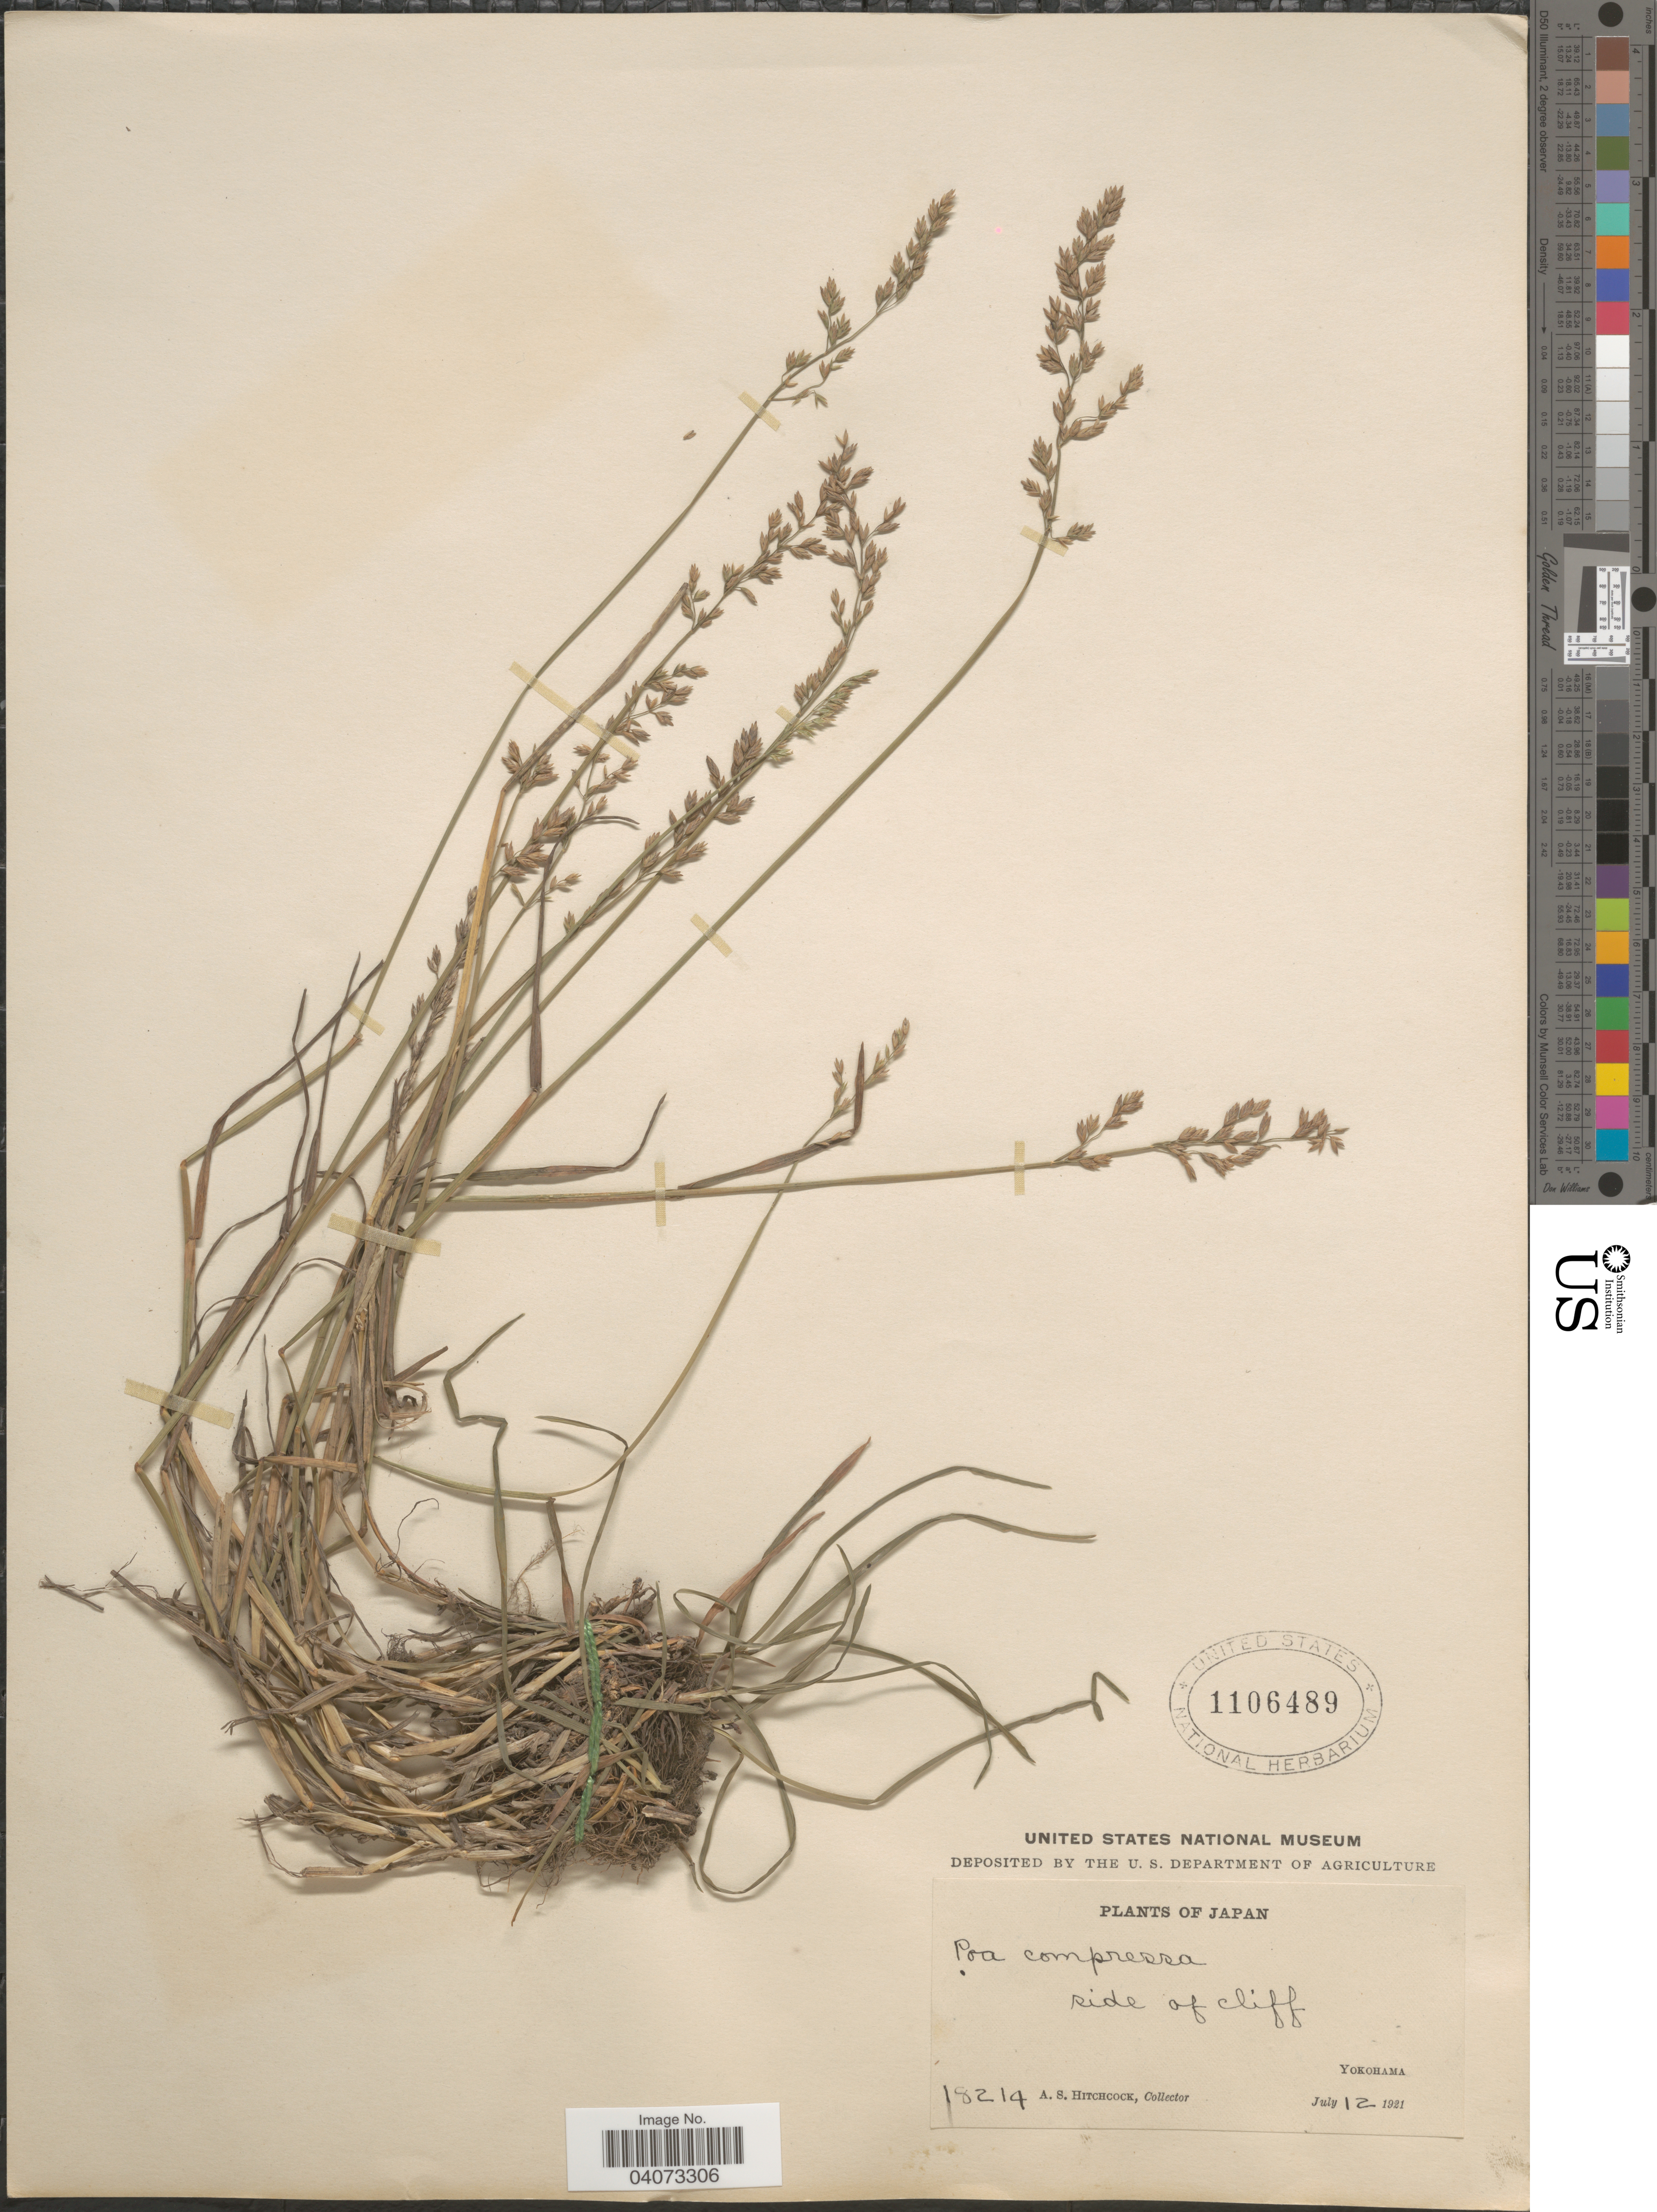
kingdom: Plantae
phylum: Tracheophyta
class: Liliopsida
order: Poales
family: Poaceae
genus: Poa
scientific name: Poa compressa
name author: L.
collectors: A. S. Hitchcock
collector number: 18214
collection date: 1921-07-12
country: Japan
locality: Side of cliff. Yokohama.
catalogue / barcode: US 1106489